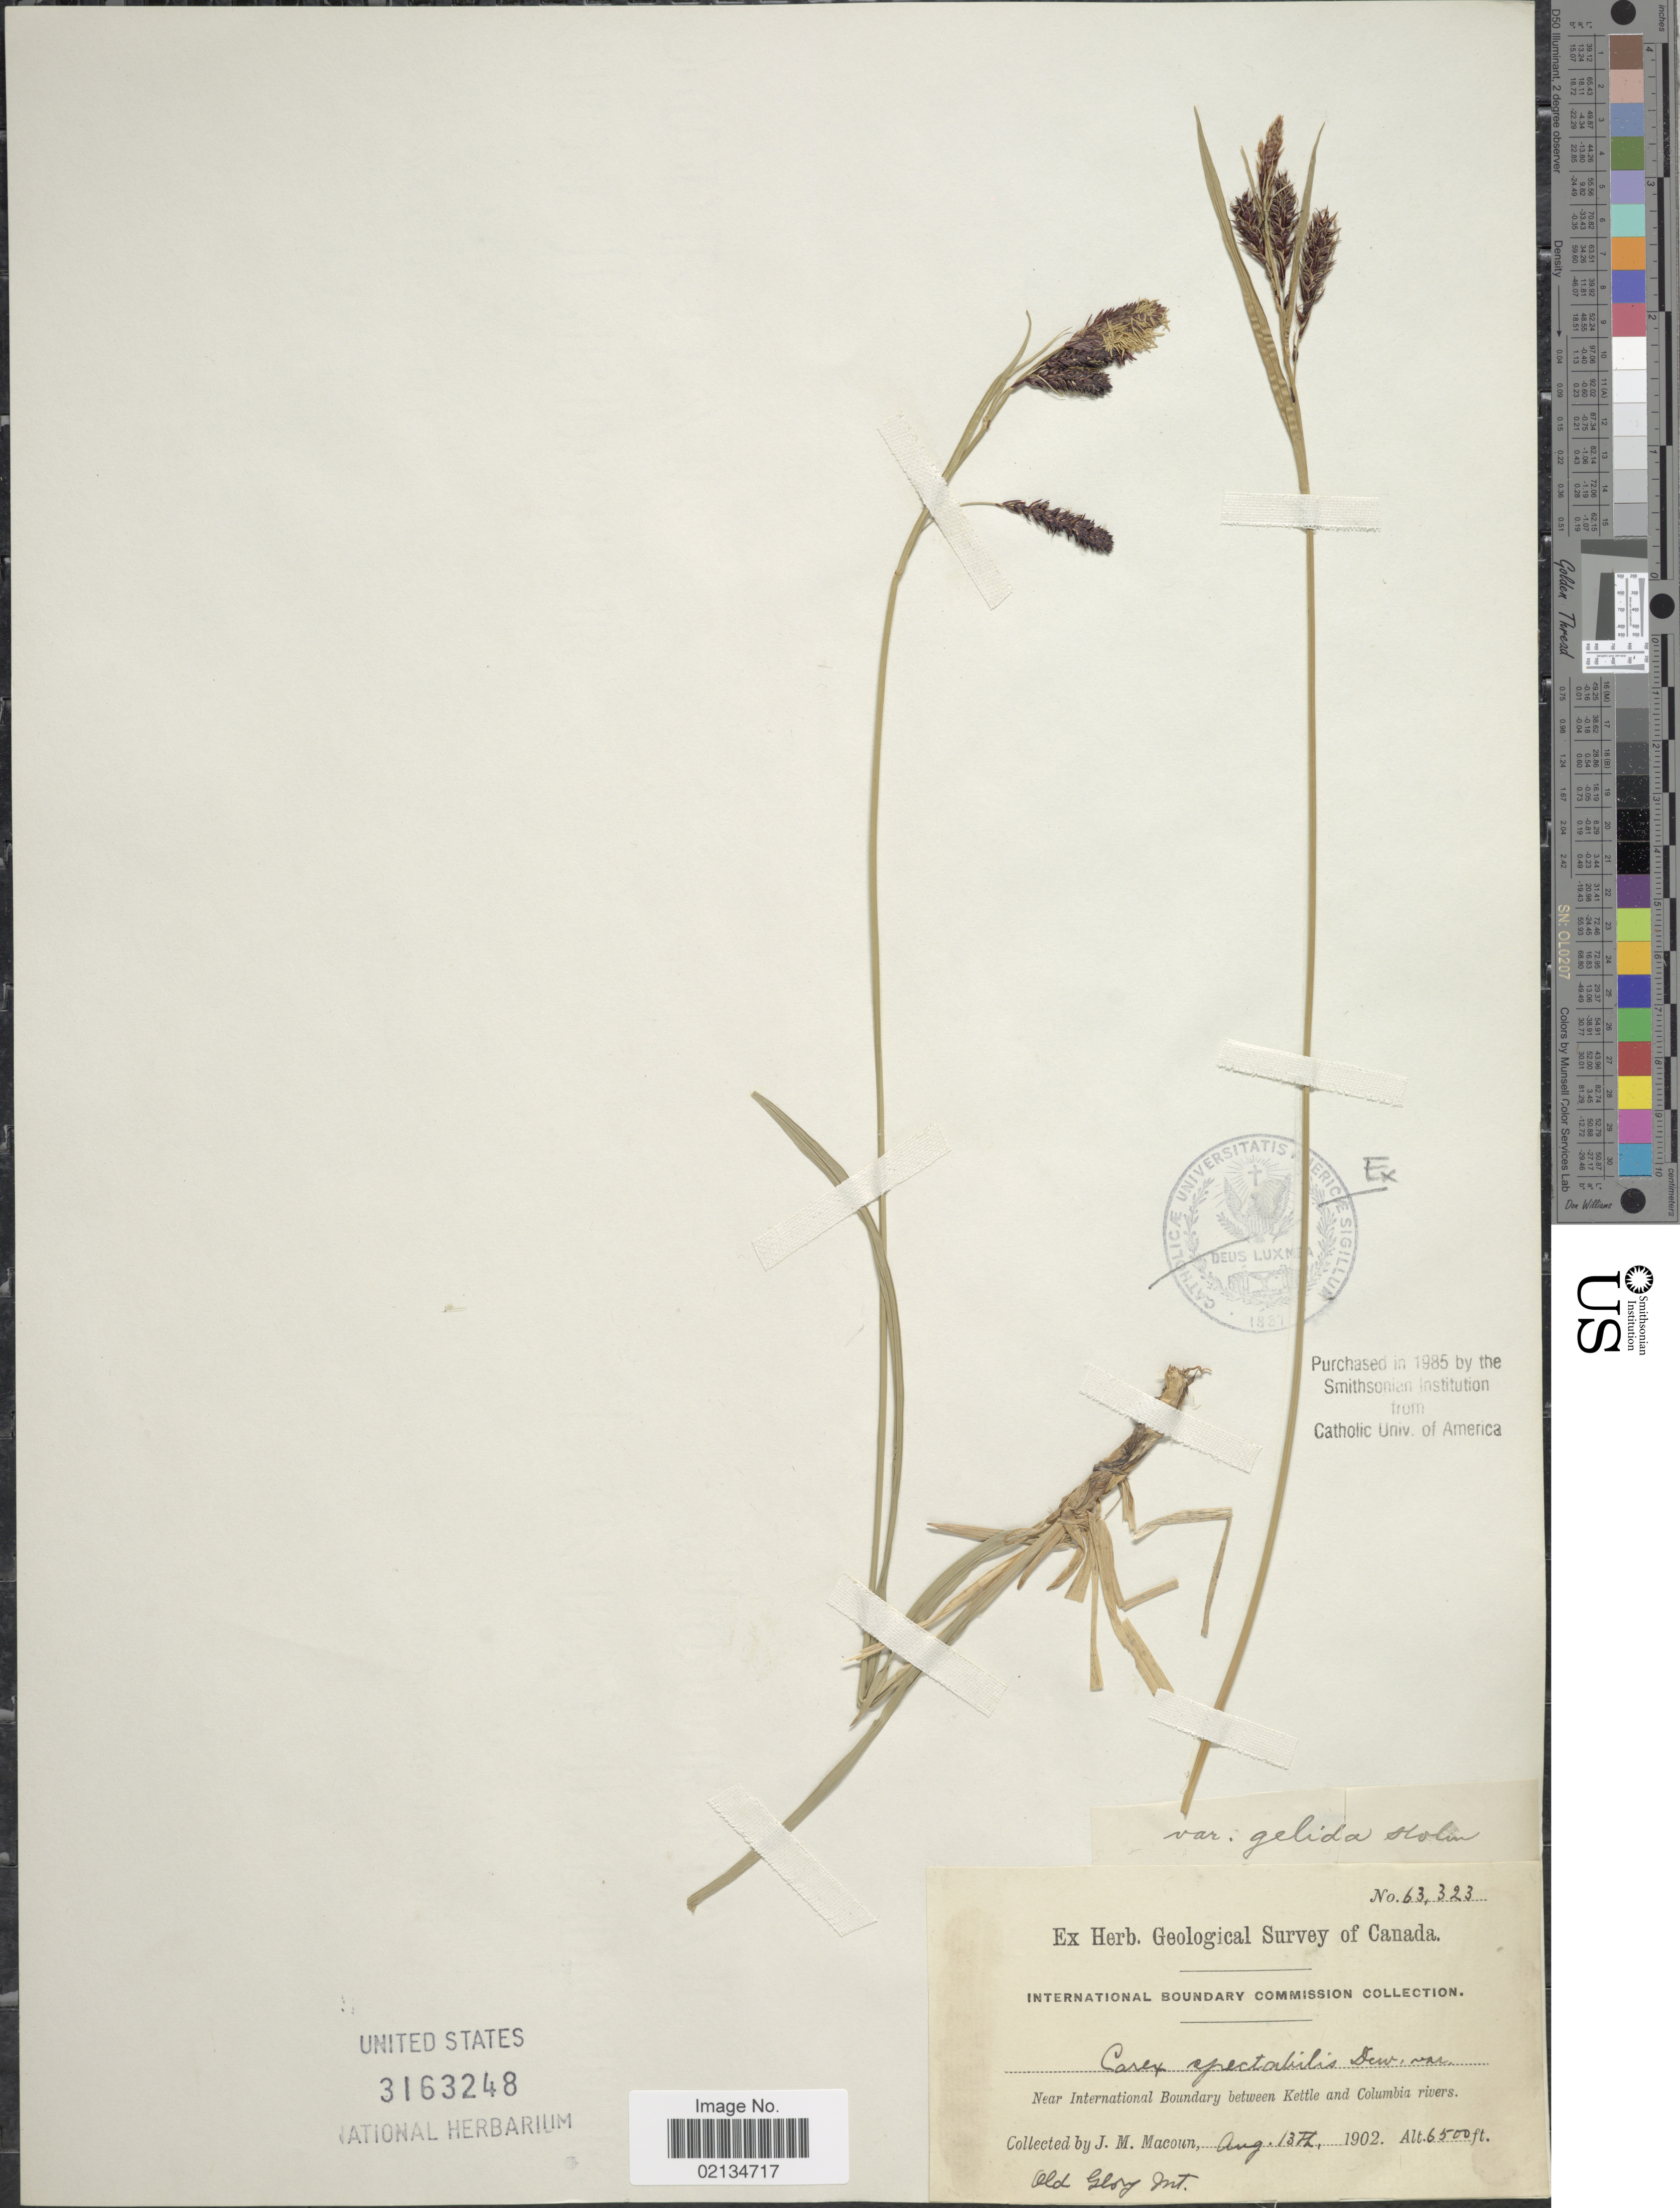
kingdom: Plantae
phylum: Tracheophyta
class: Liliopsida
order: Poales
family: Cyperaceae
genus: Carex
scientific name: Carex spectabilis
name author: Dewey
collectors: J. M. Macoun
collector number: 63323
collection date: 1902-08-13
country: Canada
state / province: British Columbia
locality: Near International Boundary between Kettle and Columbia Rivers.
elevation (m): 1981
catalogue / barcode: US 3163248